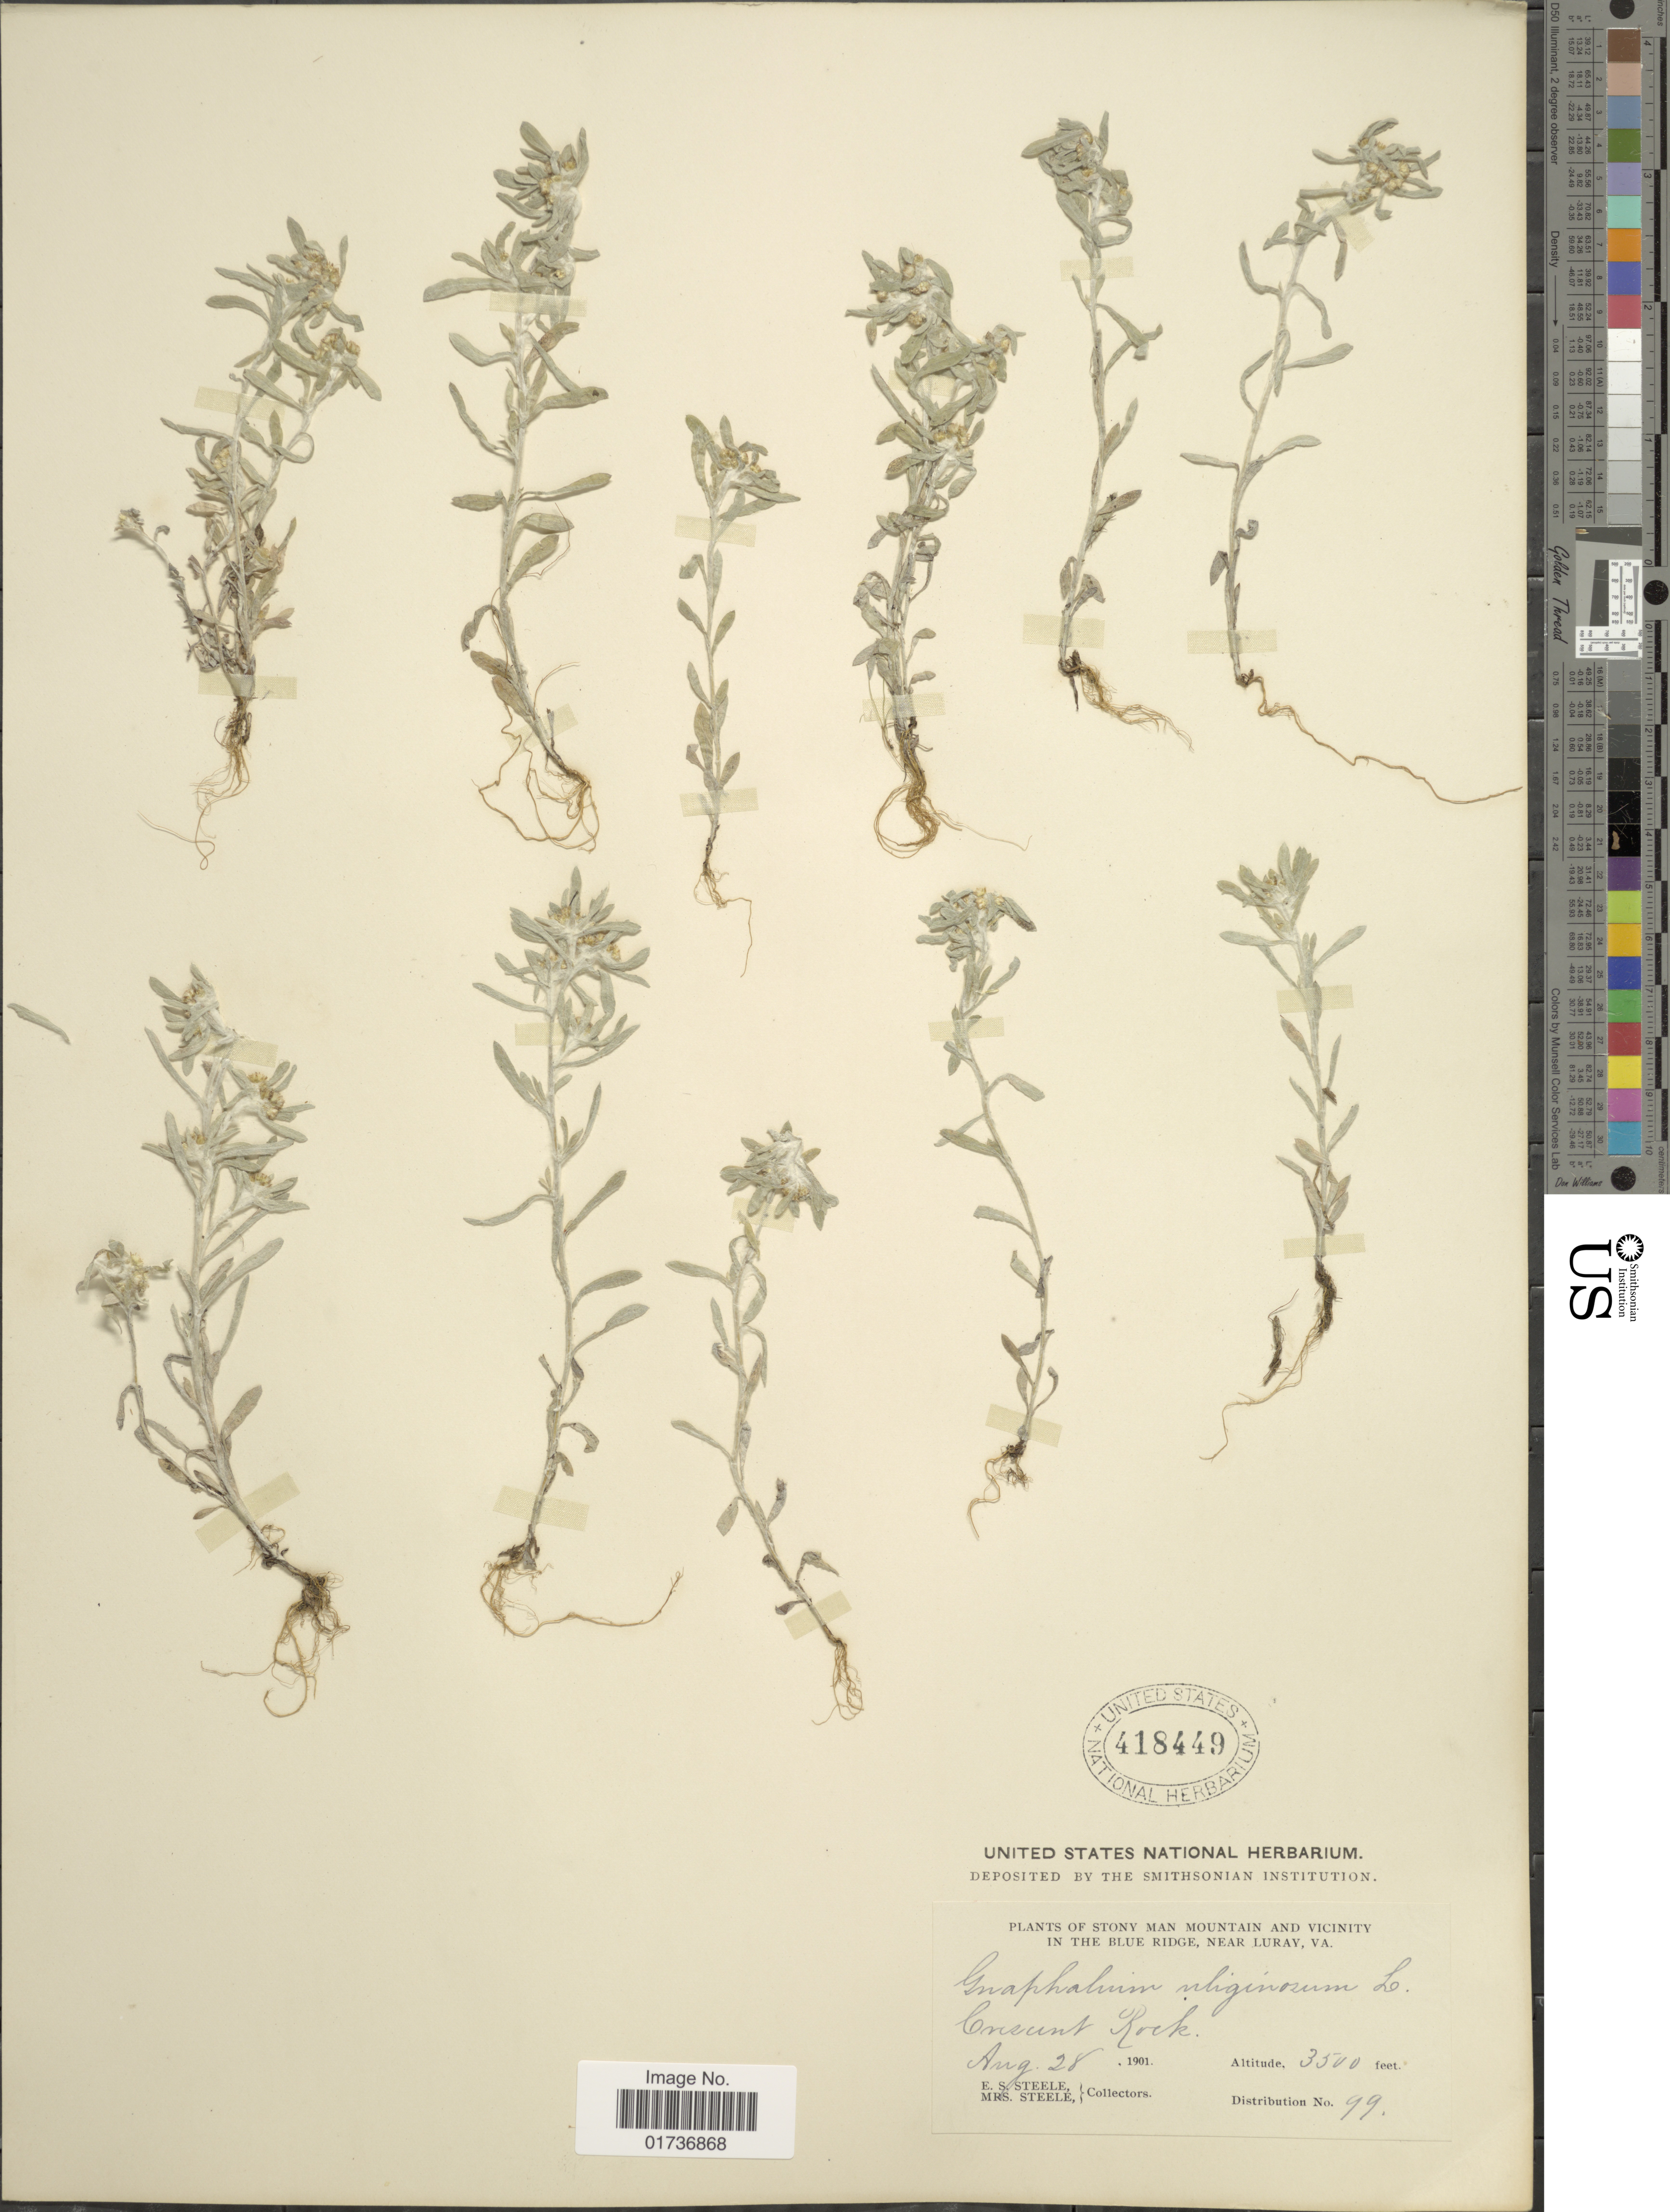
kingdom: Plantae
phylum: Tracheophyta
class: Magnoliopsida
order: Asterales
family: Asteraceae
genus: Gnaphalium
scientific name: Gnaphalium uliginosum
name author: L.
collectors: E. Steele & Mrs. E. S. Steele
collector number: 99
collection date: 1901-08-28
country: United States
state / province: Virginia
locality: Stony Man Mountain and Vicinity in the Blue Ridge, near Luray, VA. Crescent Rock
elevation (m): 1067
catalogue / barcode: US 418449